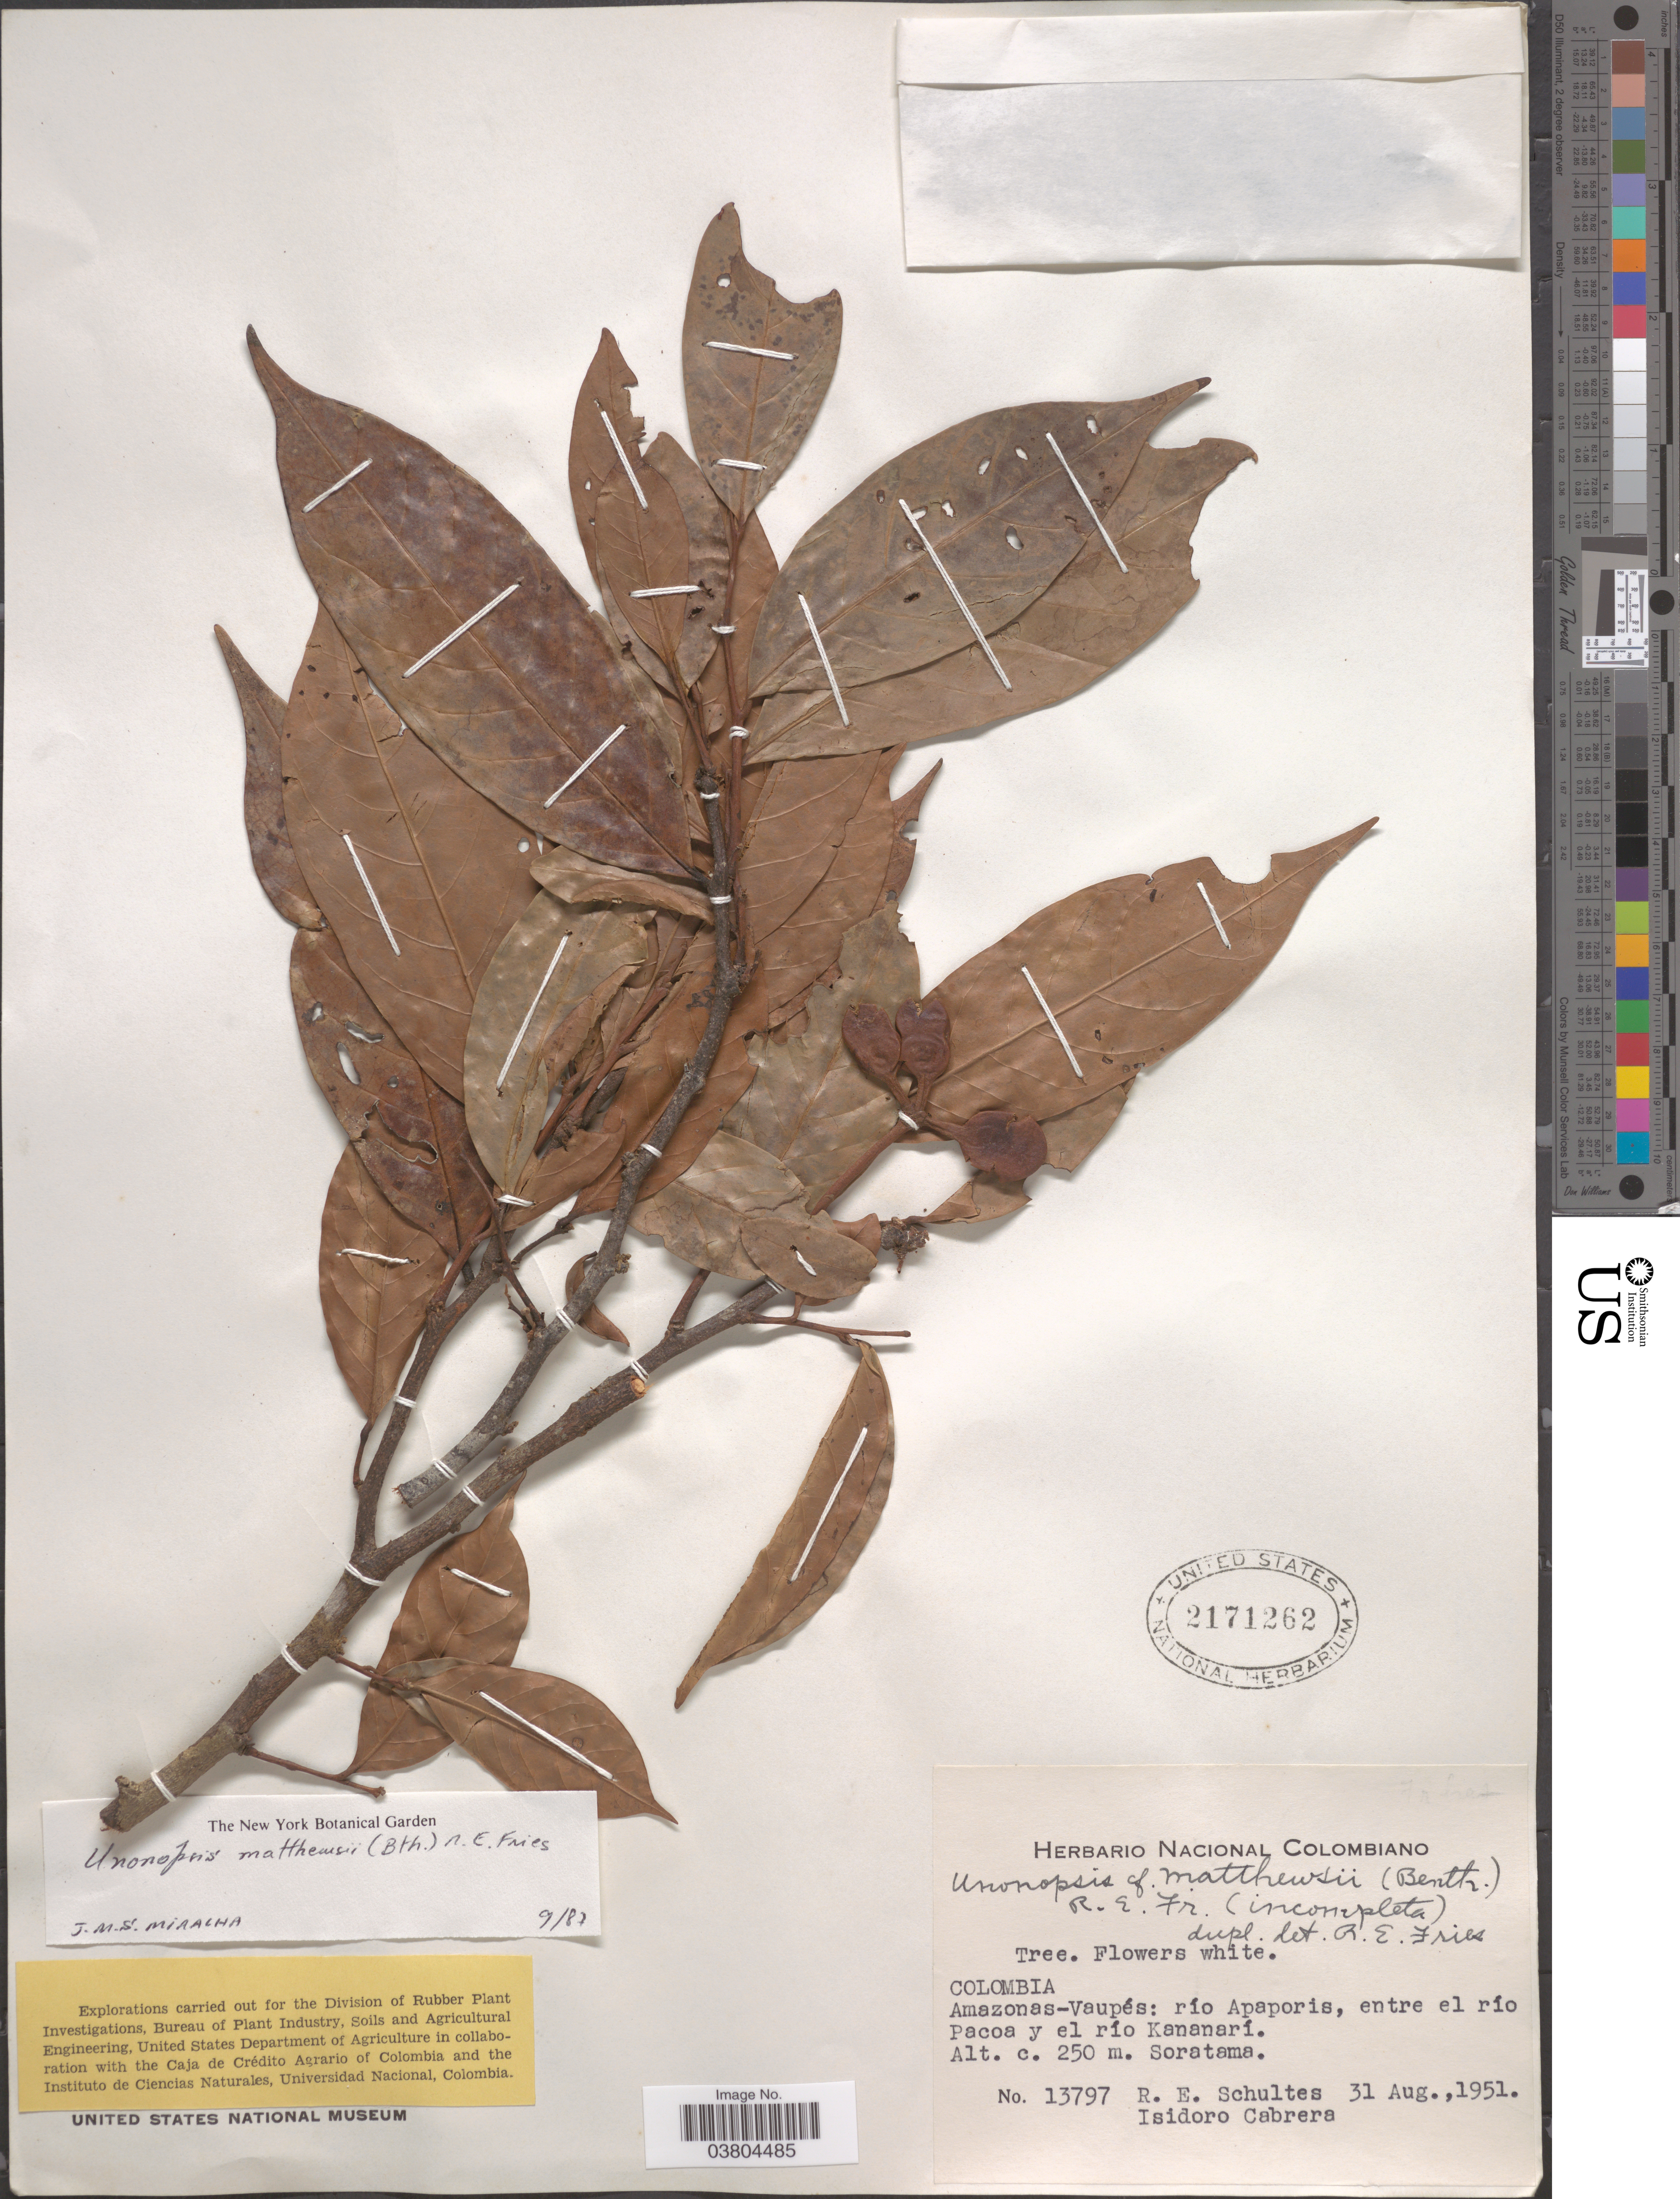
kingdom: Plantae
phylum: Tracheophyta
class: Magnoliopsida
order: Magnoliales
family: Annonaceae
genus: Unonopsis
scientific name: Unonopsis matthewsii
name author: (Benth.) R.E. Fr.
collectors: R. E. Schultes & I. Cabrera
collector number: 13797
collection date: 1951-08-31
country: Colombia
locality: Amazonas-Vaupés: río Apaporis, entre el río Pacoa y el río Kananarí. Soratama.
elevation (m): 250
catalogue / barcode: US 2171262